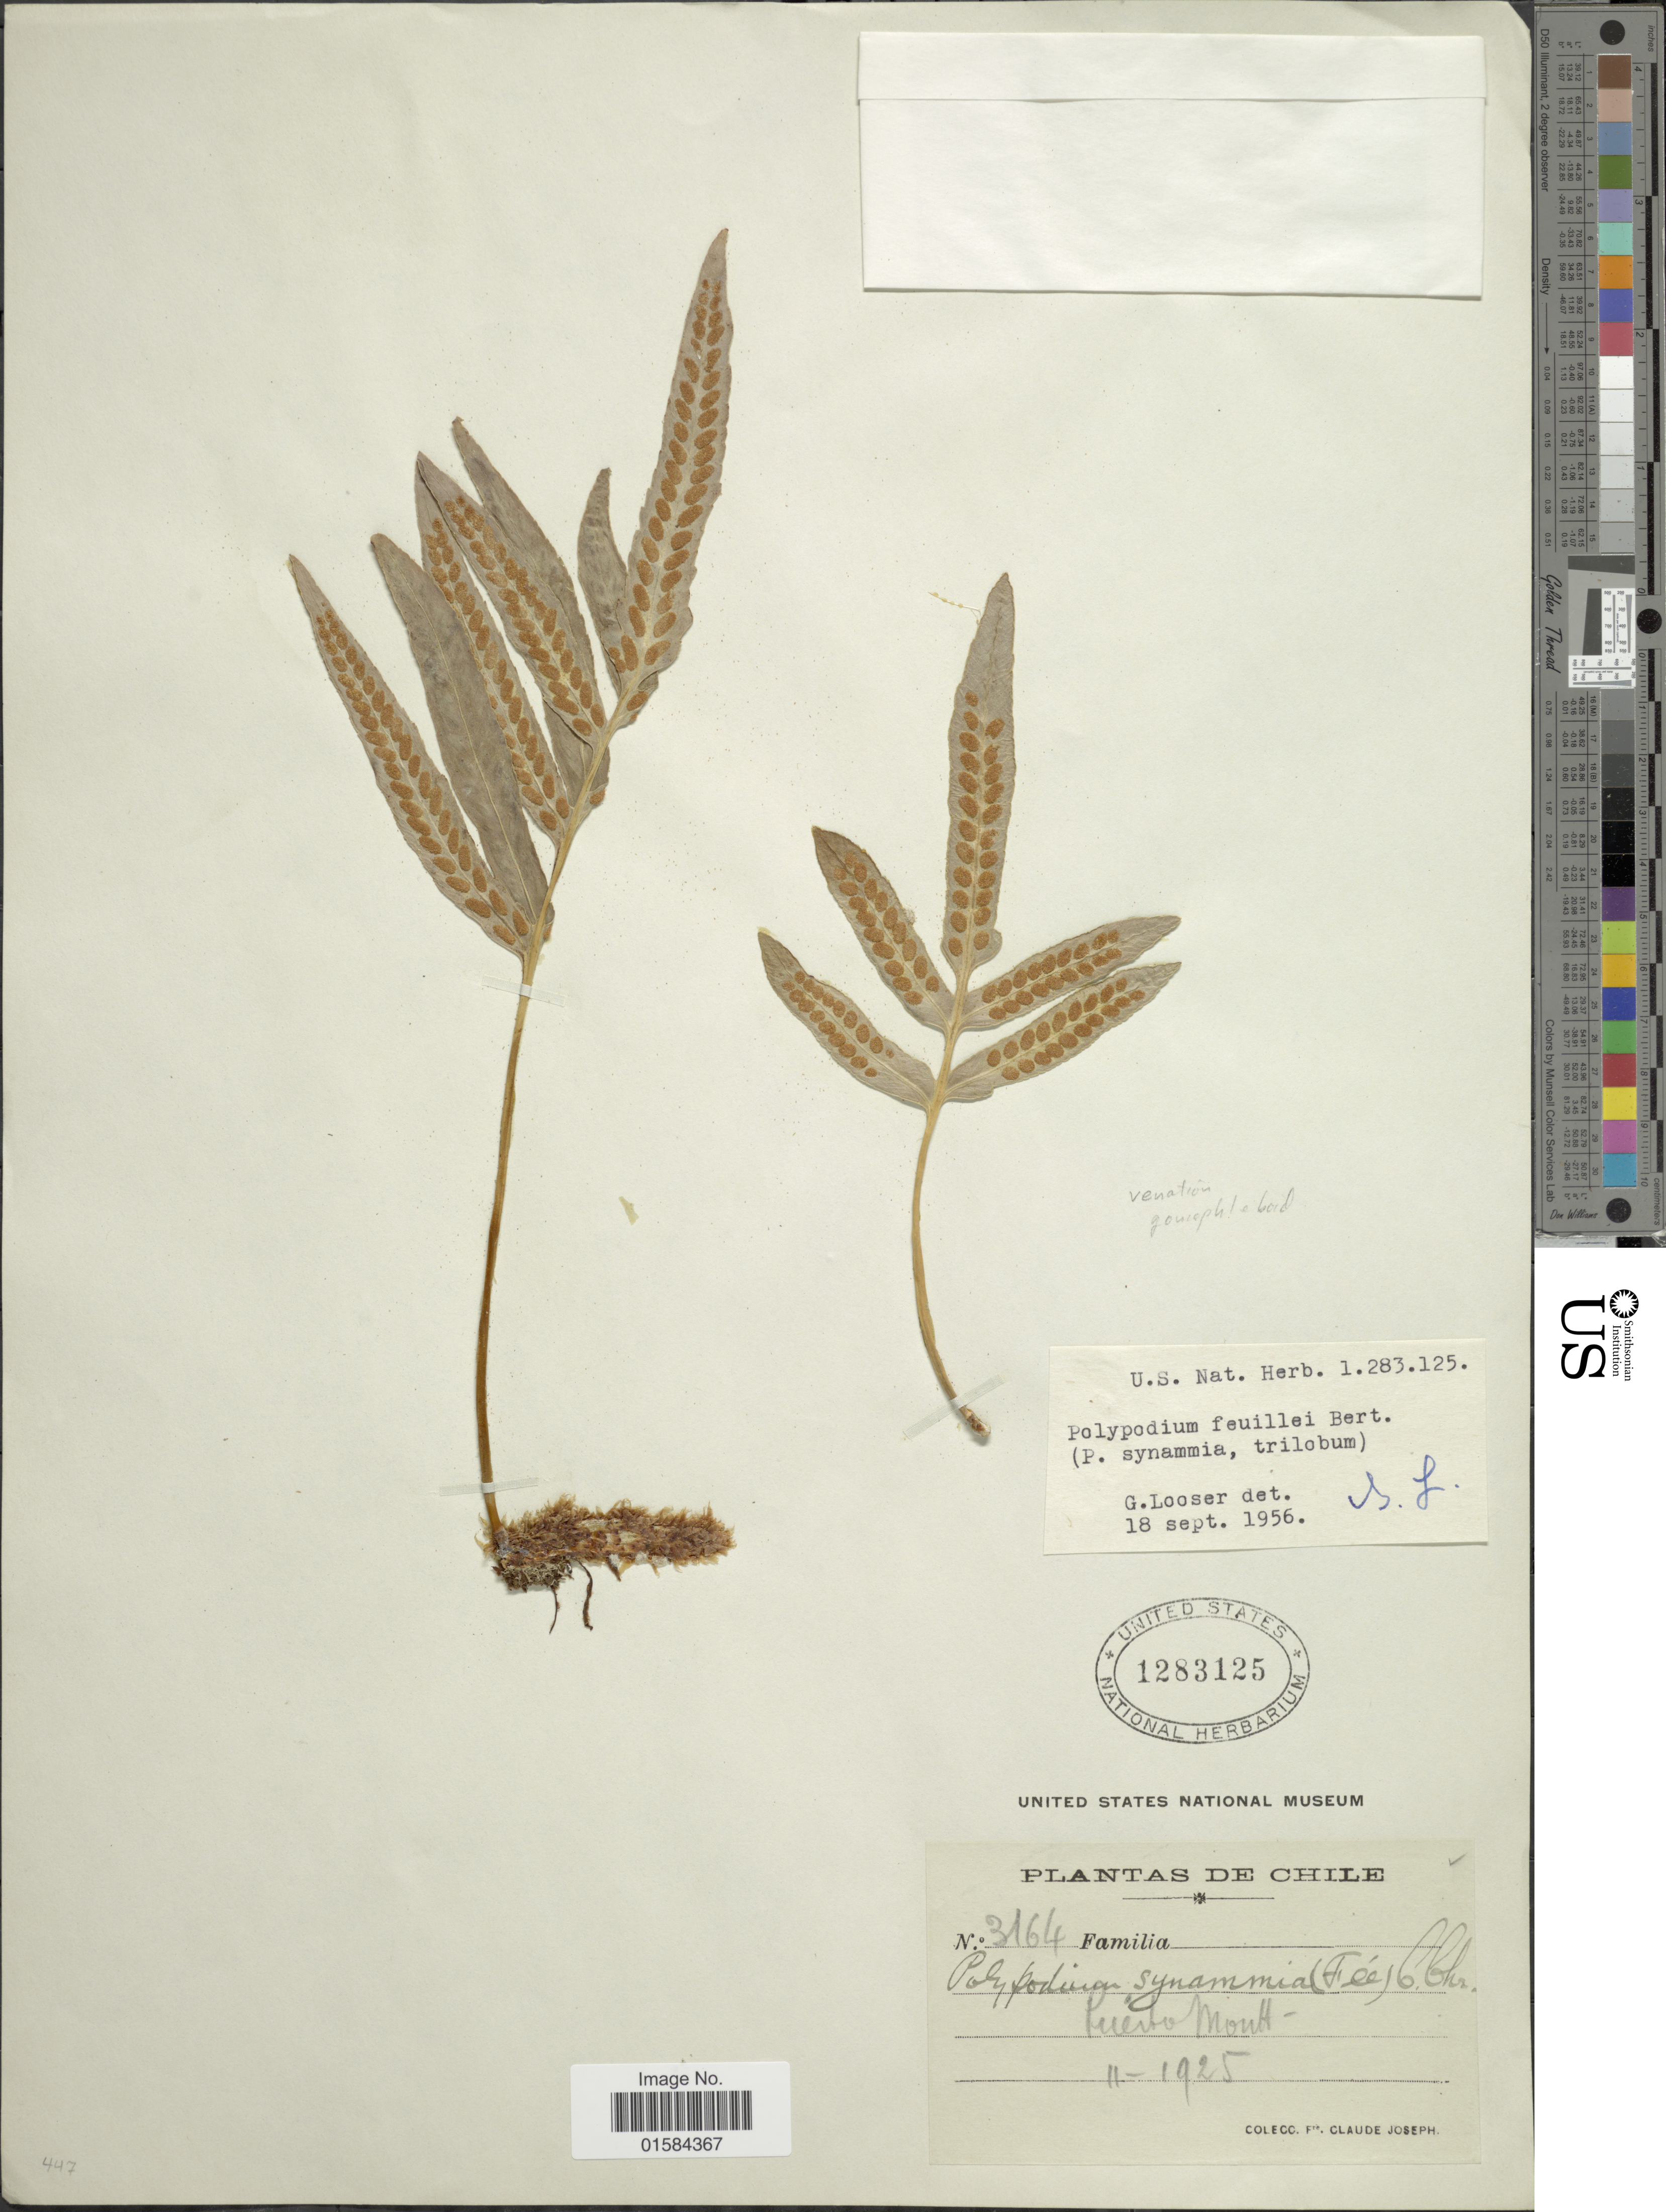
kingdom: Plantae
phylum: Tracheophyta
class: Polypodiopsida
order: Polypodiales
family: Polypodiaceae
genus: Synammia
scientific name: Synammia feuillei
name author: (Bertero) Copel.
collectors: Bro. Claude-Joseph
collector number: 3164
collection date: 1925-02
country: Chile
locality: Puerto Montt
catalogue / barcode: US 1283125